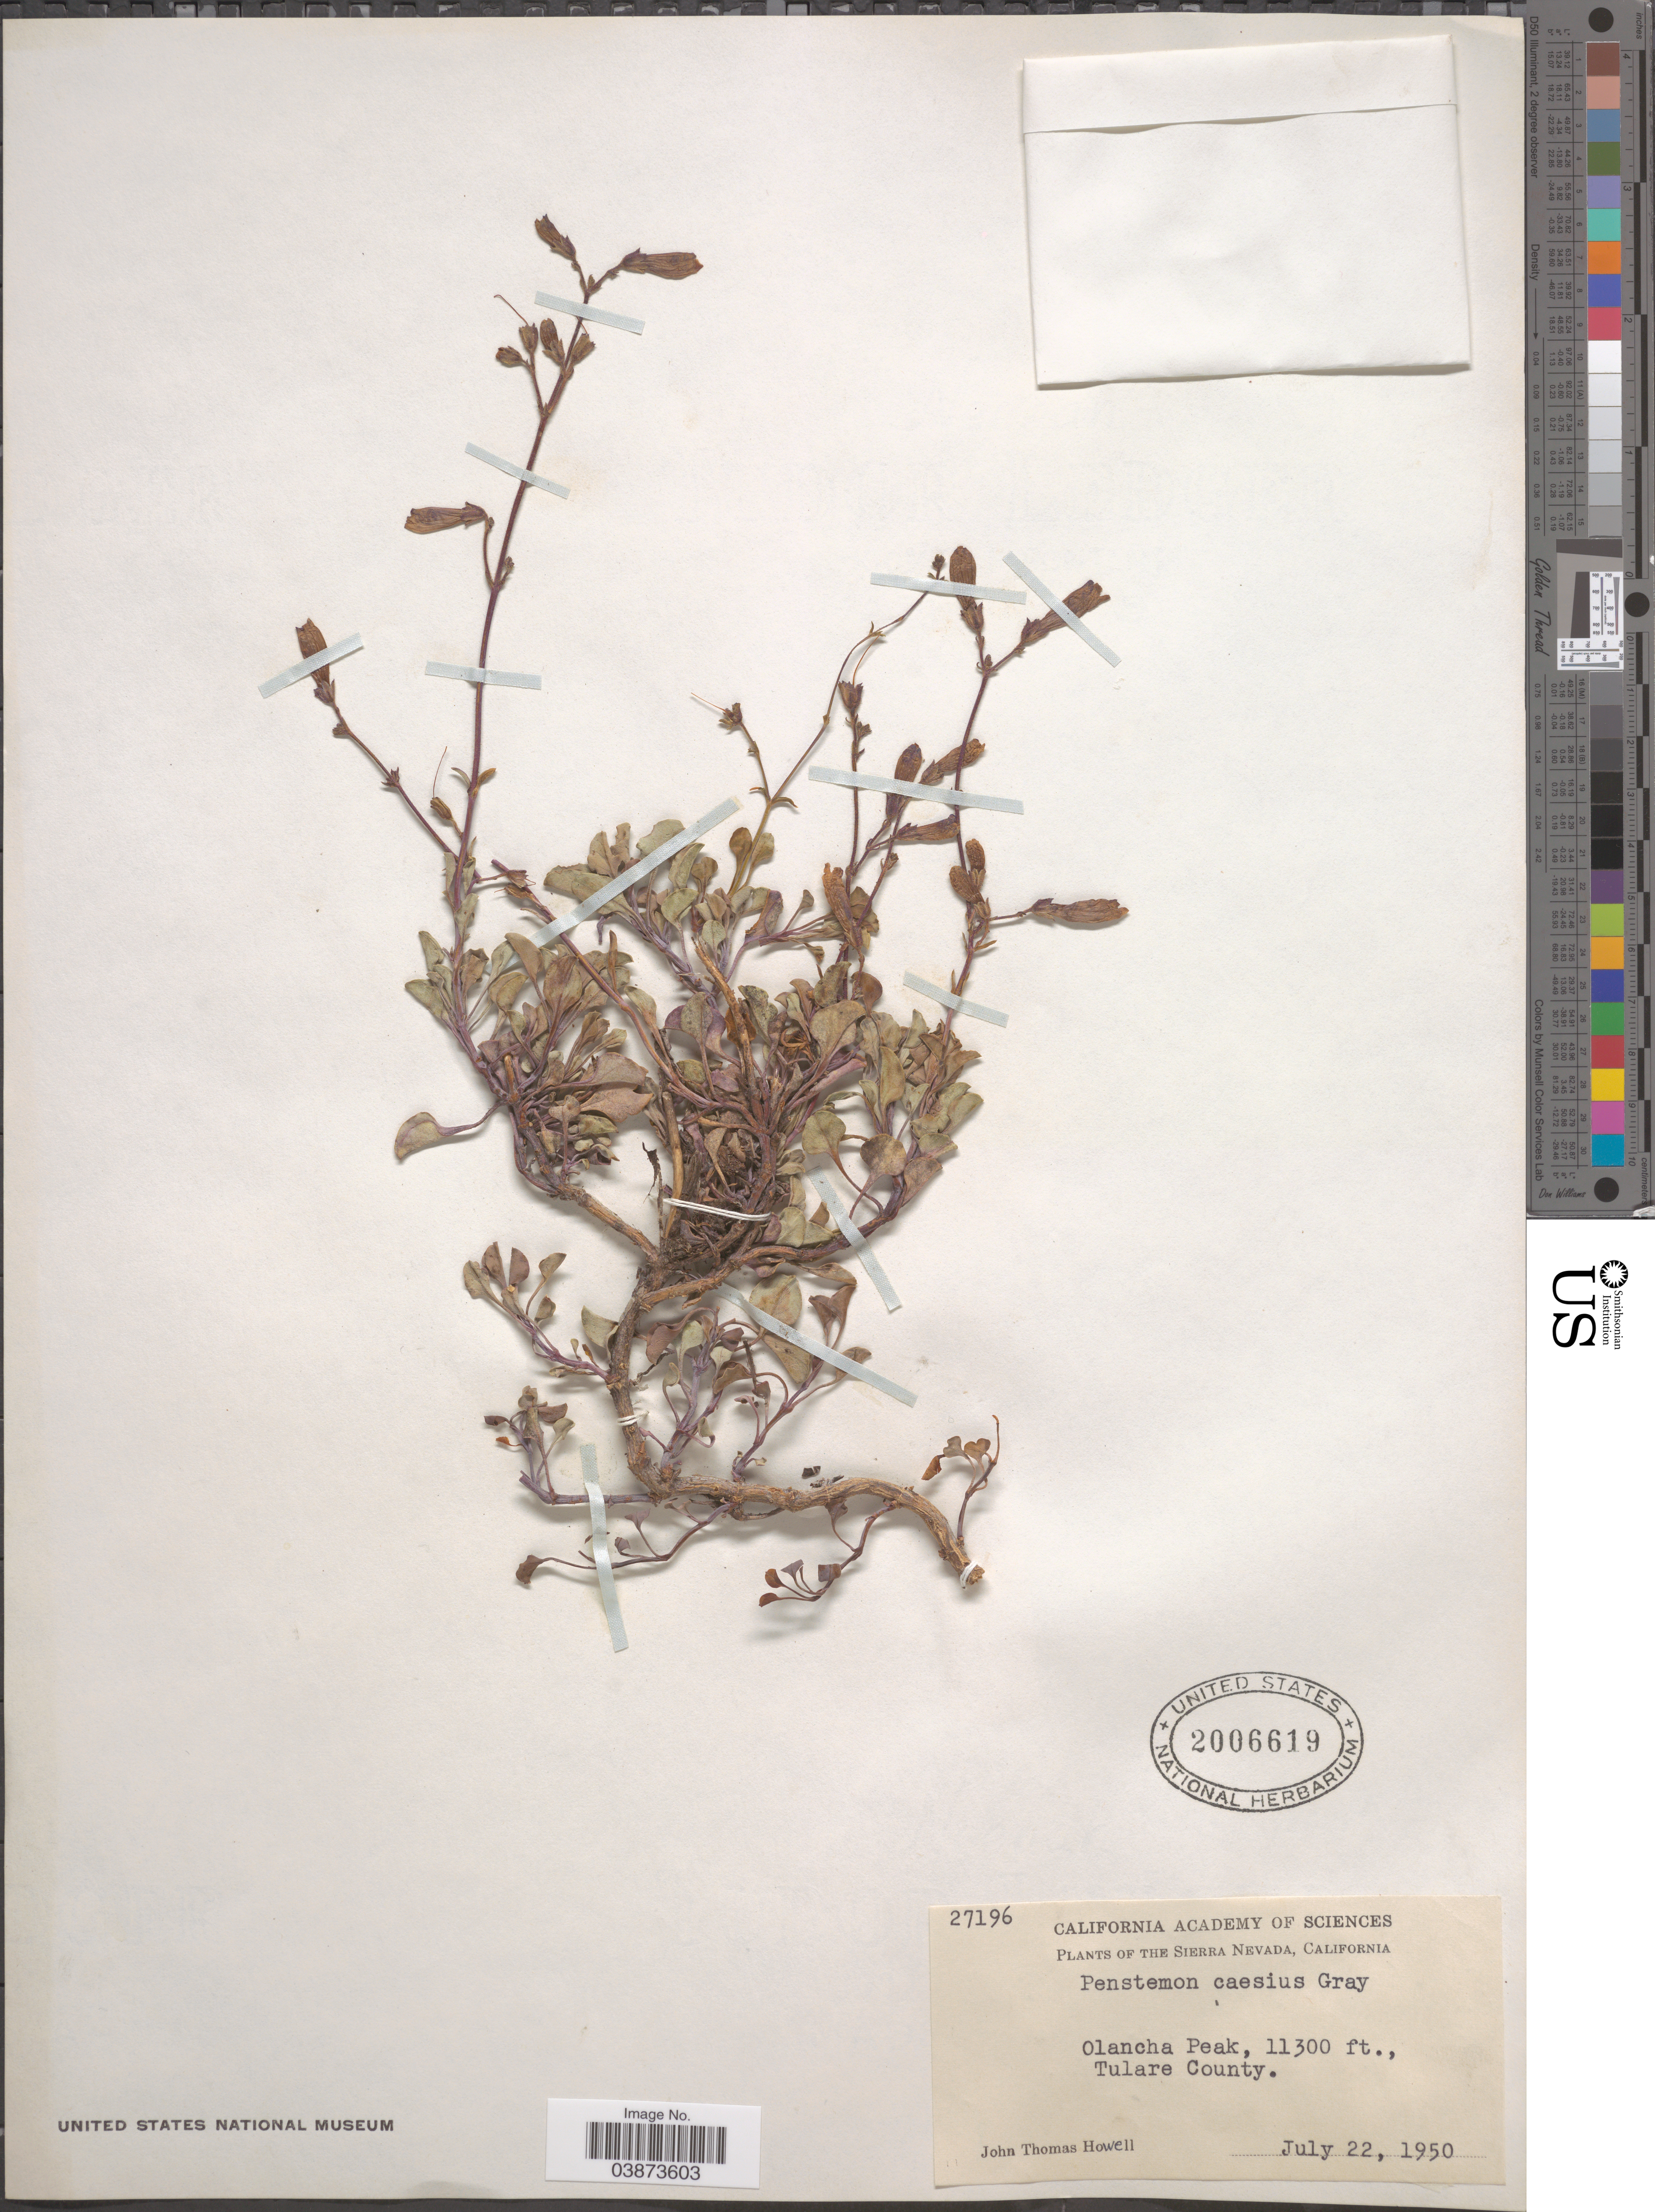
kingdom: Plantae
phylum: Tracheophyta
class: Magnoliopsida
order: Lamiales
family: Plantaginaceae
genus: Penstemon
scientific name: Penstemon caesius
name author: A. Gray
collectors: J. T. Howell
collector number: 27196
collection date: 1950-07-22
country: United States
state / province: California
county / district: Tulare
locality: Sierra Nevada. Olancha Peak, Tulare County.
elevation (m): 3444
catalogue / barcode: US 2006619